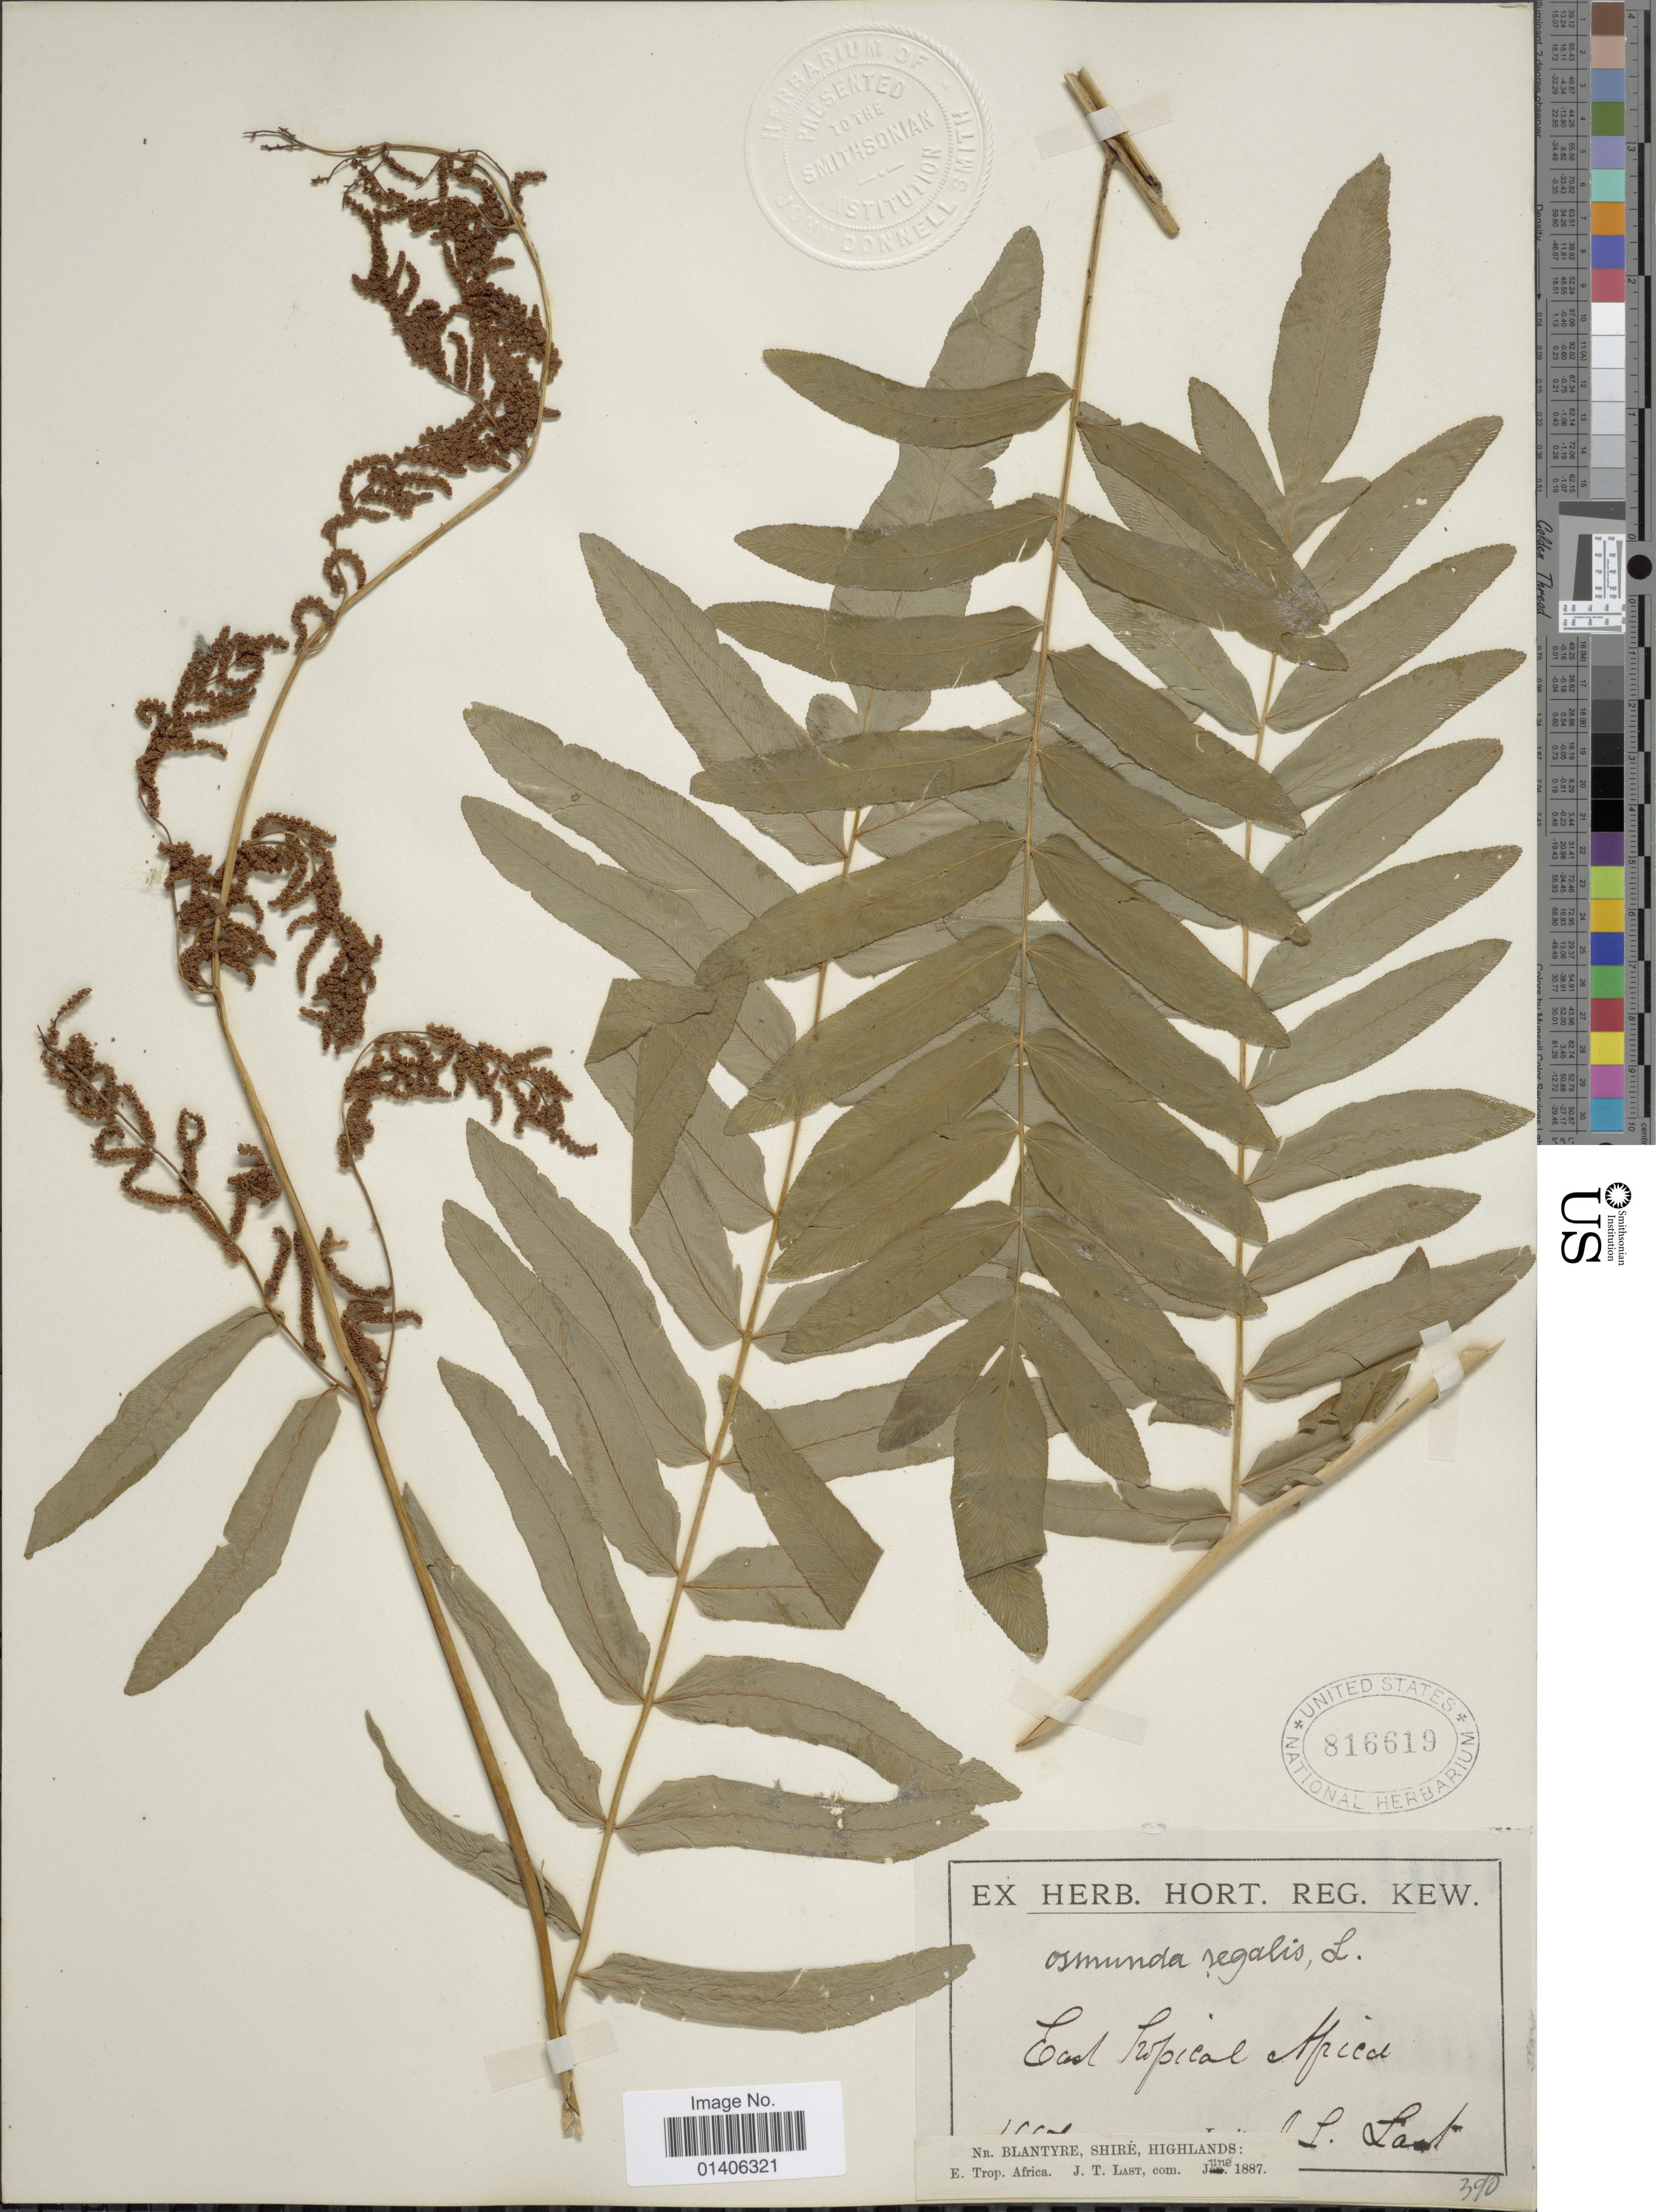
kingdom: Plantae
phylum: Tracheophyta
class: Polypodiopsida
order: Osmundales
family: Osmundaceae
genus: Osmunda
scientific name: Osmunda regalis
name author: L.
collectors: J. Last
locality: East Tropical Africa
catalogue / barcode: US 816619